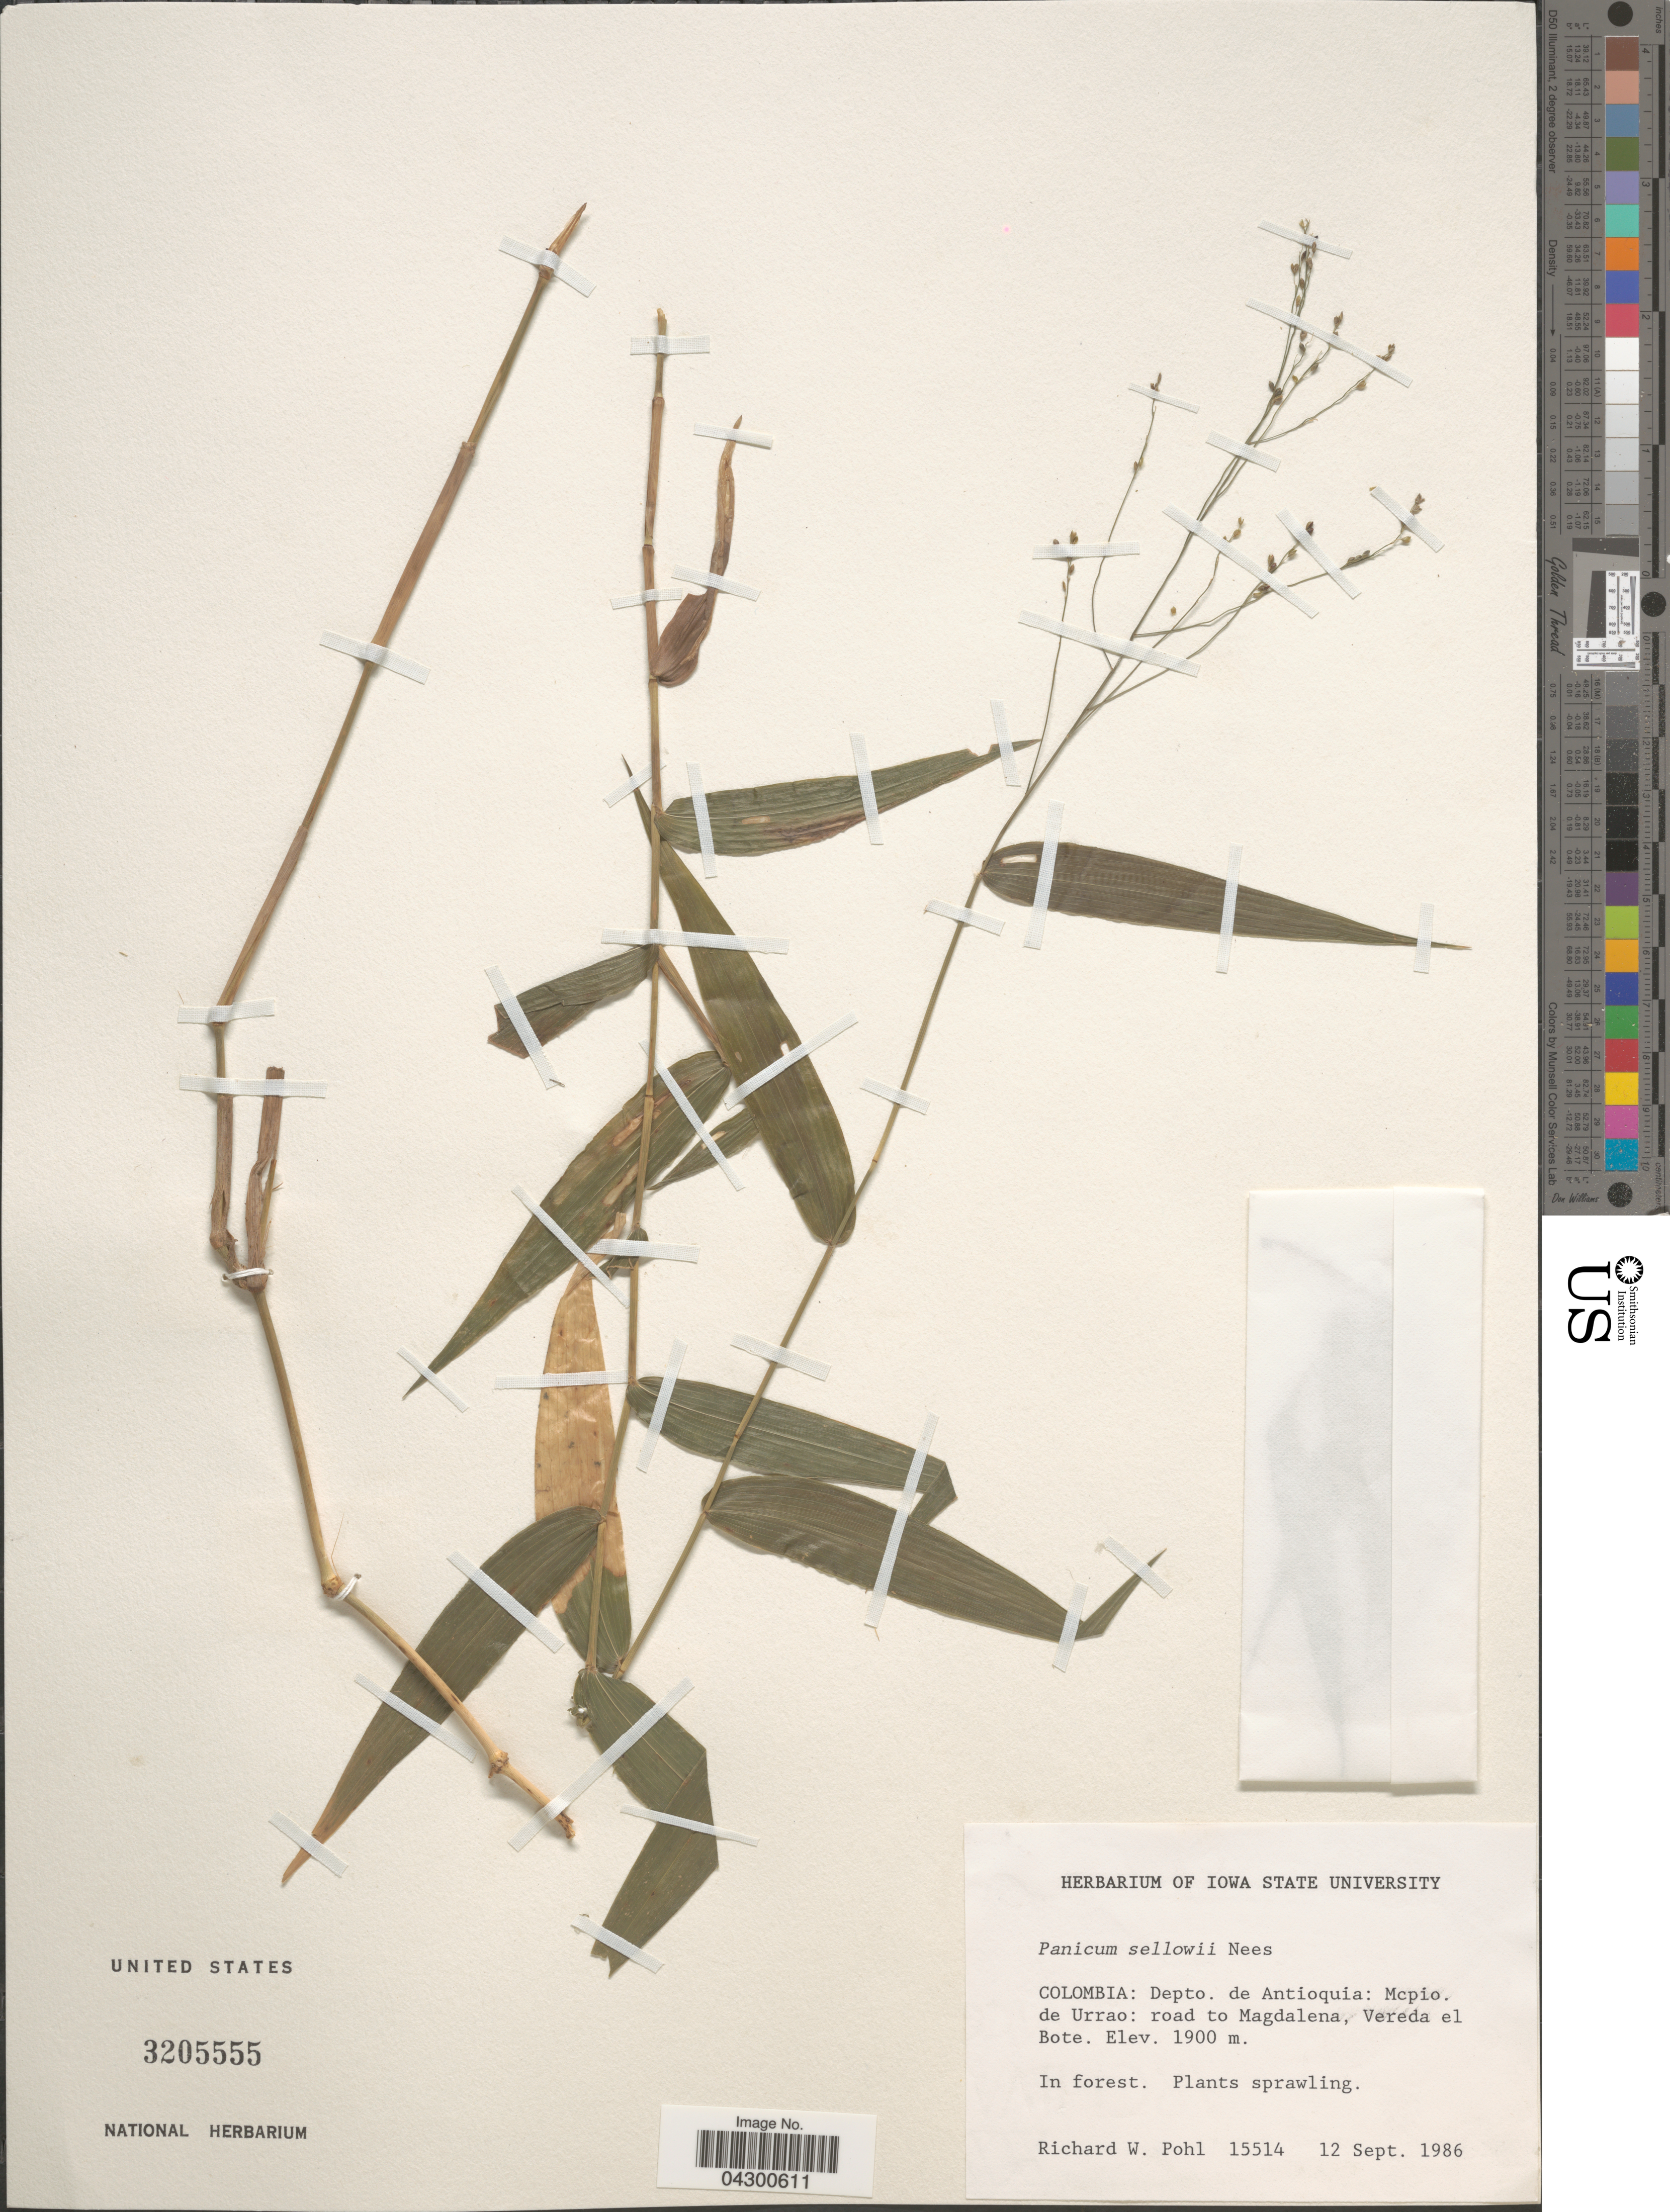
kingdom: Plantae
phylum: Tracheophyta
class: Liliopsida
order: Poales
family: Poaceae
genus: Panicum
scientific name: Panicum sellowii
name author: Nees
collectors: R. W. Pohl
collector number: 15514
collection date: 1986-09-12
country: Colombia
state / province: Antioquia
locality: Depto. de Antioquia: Mcpio. de Urrao: road to Magdalena, Vereda el Bote. In forest.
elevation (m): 1900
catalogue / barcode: US 3205555